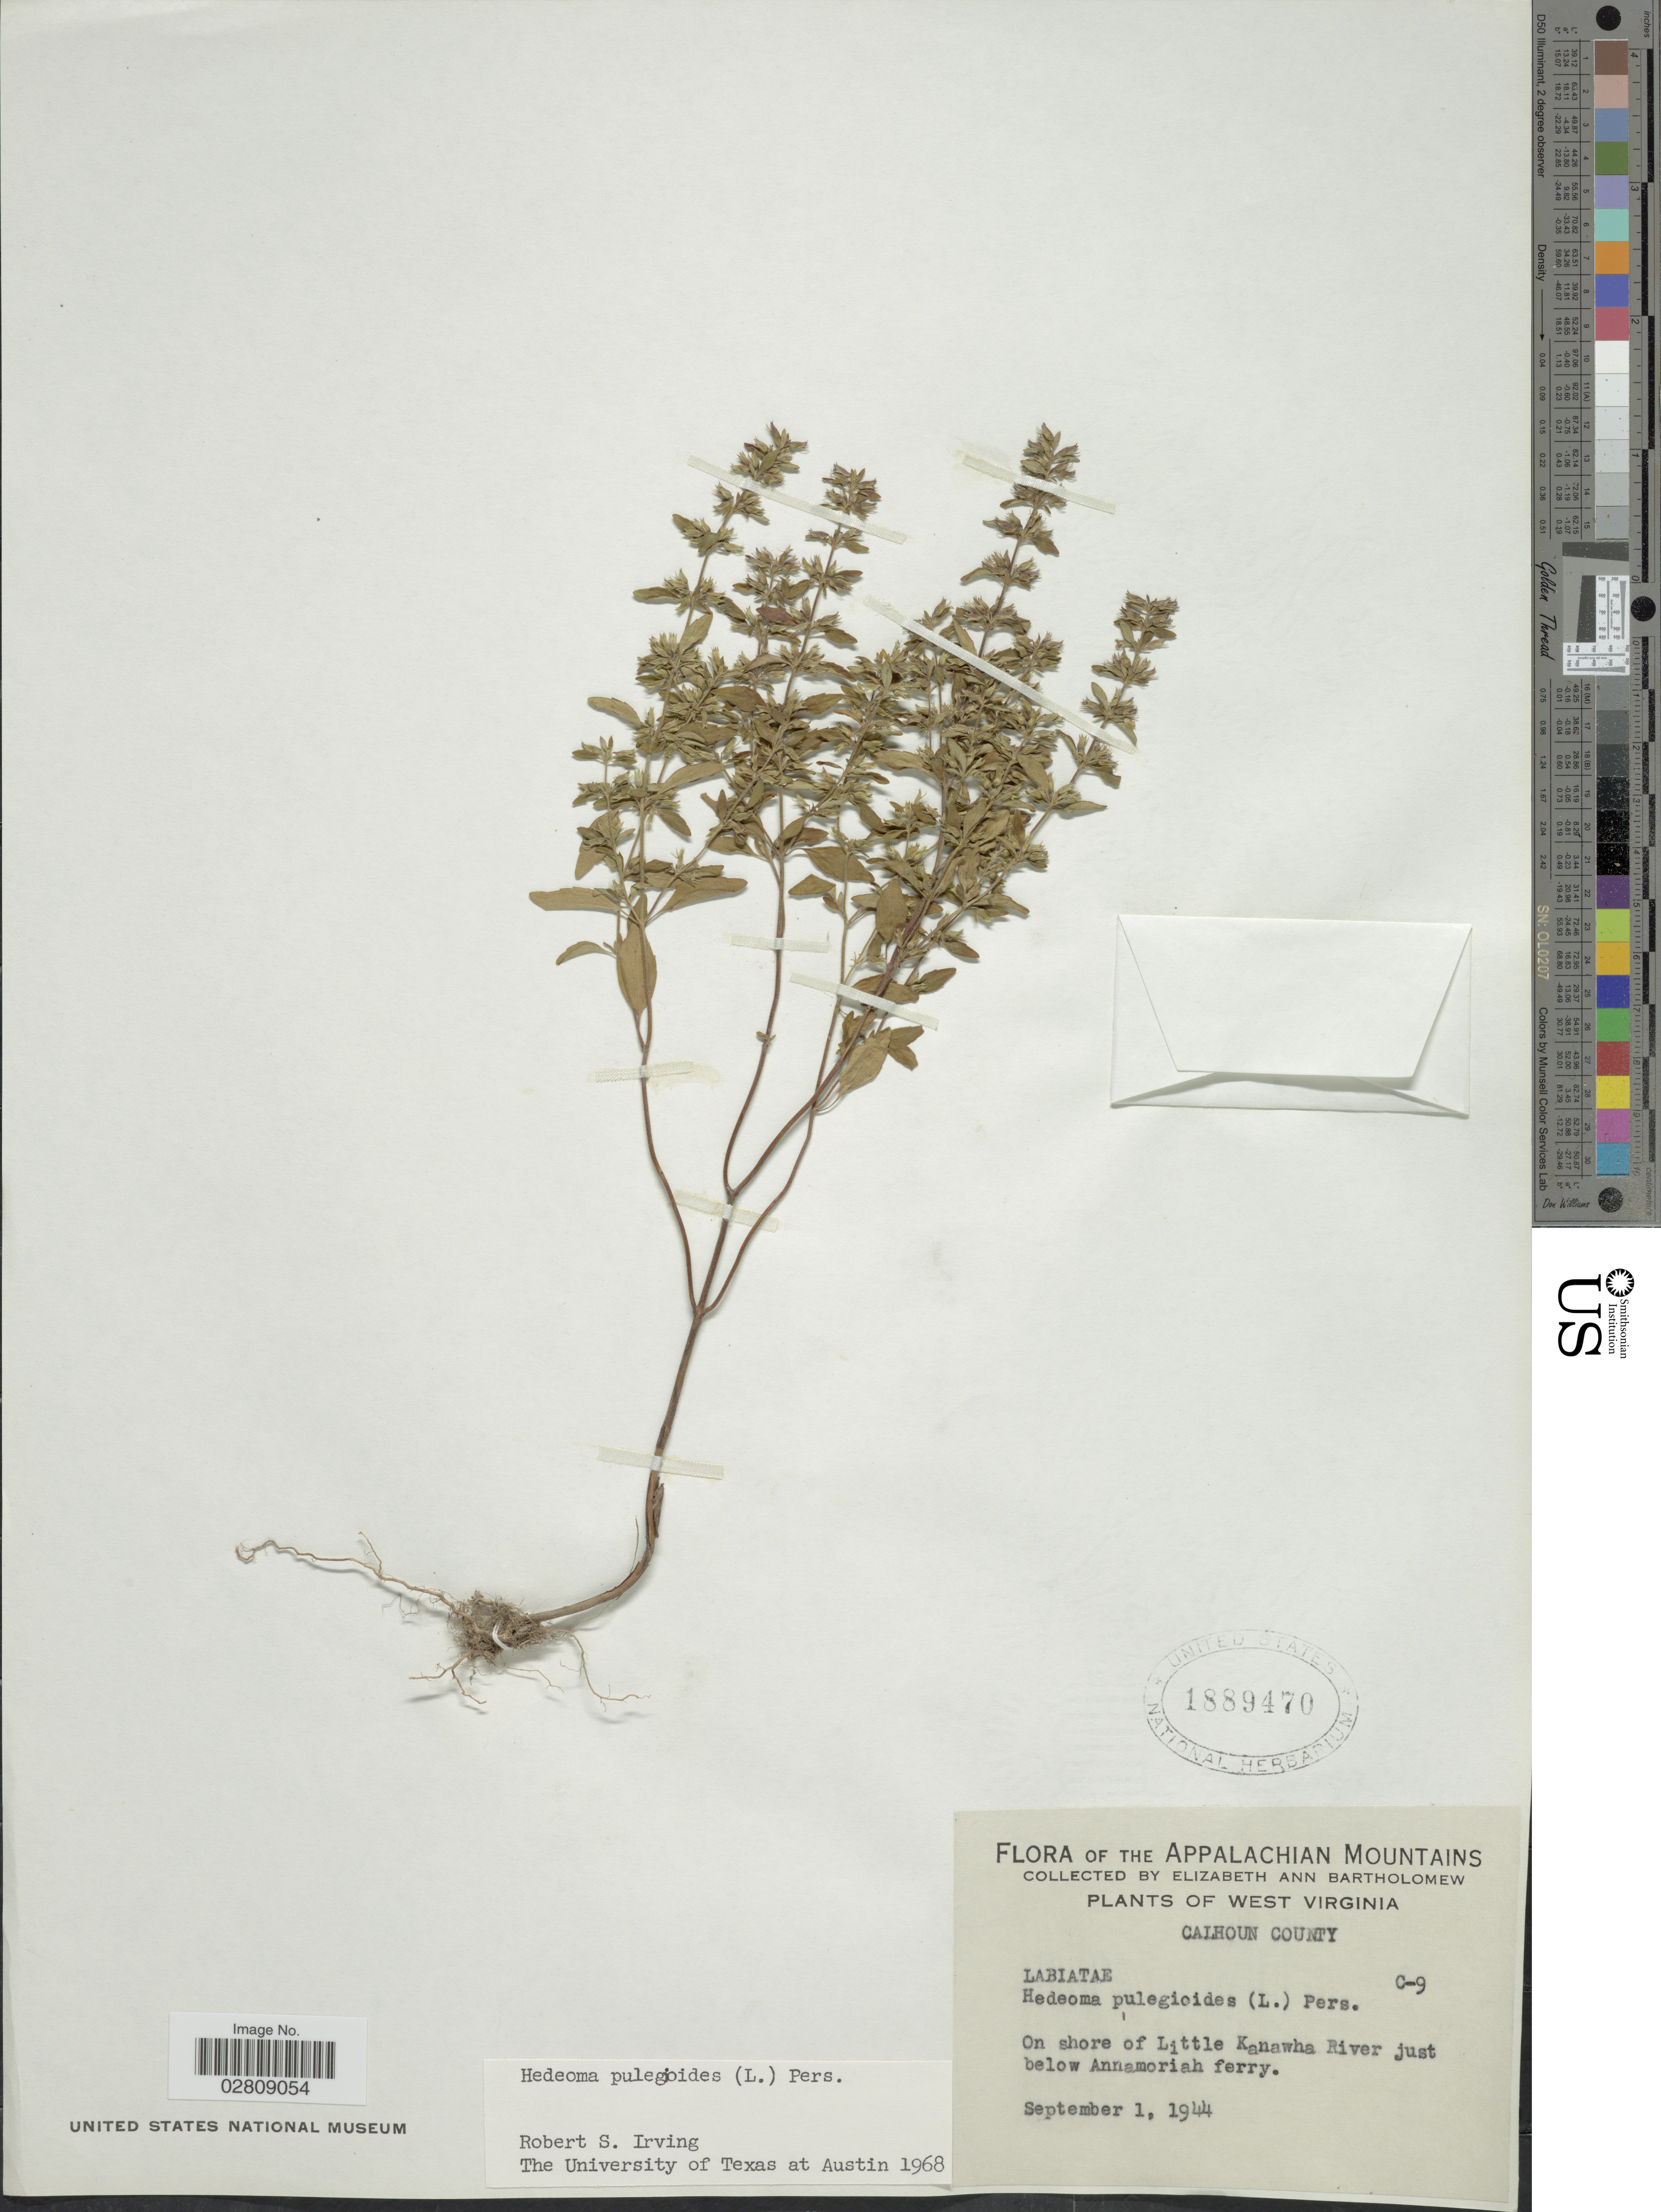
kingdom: Plantae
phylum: Tracheophyta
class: Magnoliopsida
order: Lamiales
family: Lamiaceae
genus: Hedeoma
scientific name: Hedeoma pulegioides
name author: (L.) Pers.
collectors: E. Bartholomew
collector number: C-9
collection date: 1944-09-01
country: United States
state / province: West Virginia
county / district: Calhoun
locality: The Appalachian Mountains, Calhoun County,On shore of Little Kanawha River just below Annamoriah ferry.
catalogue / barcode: US 1889470